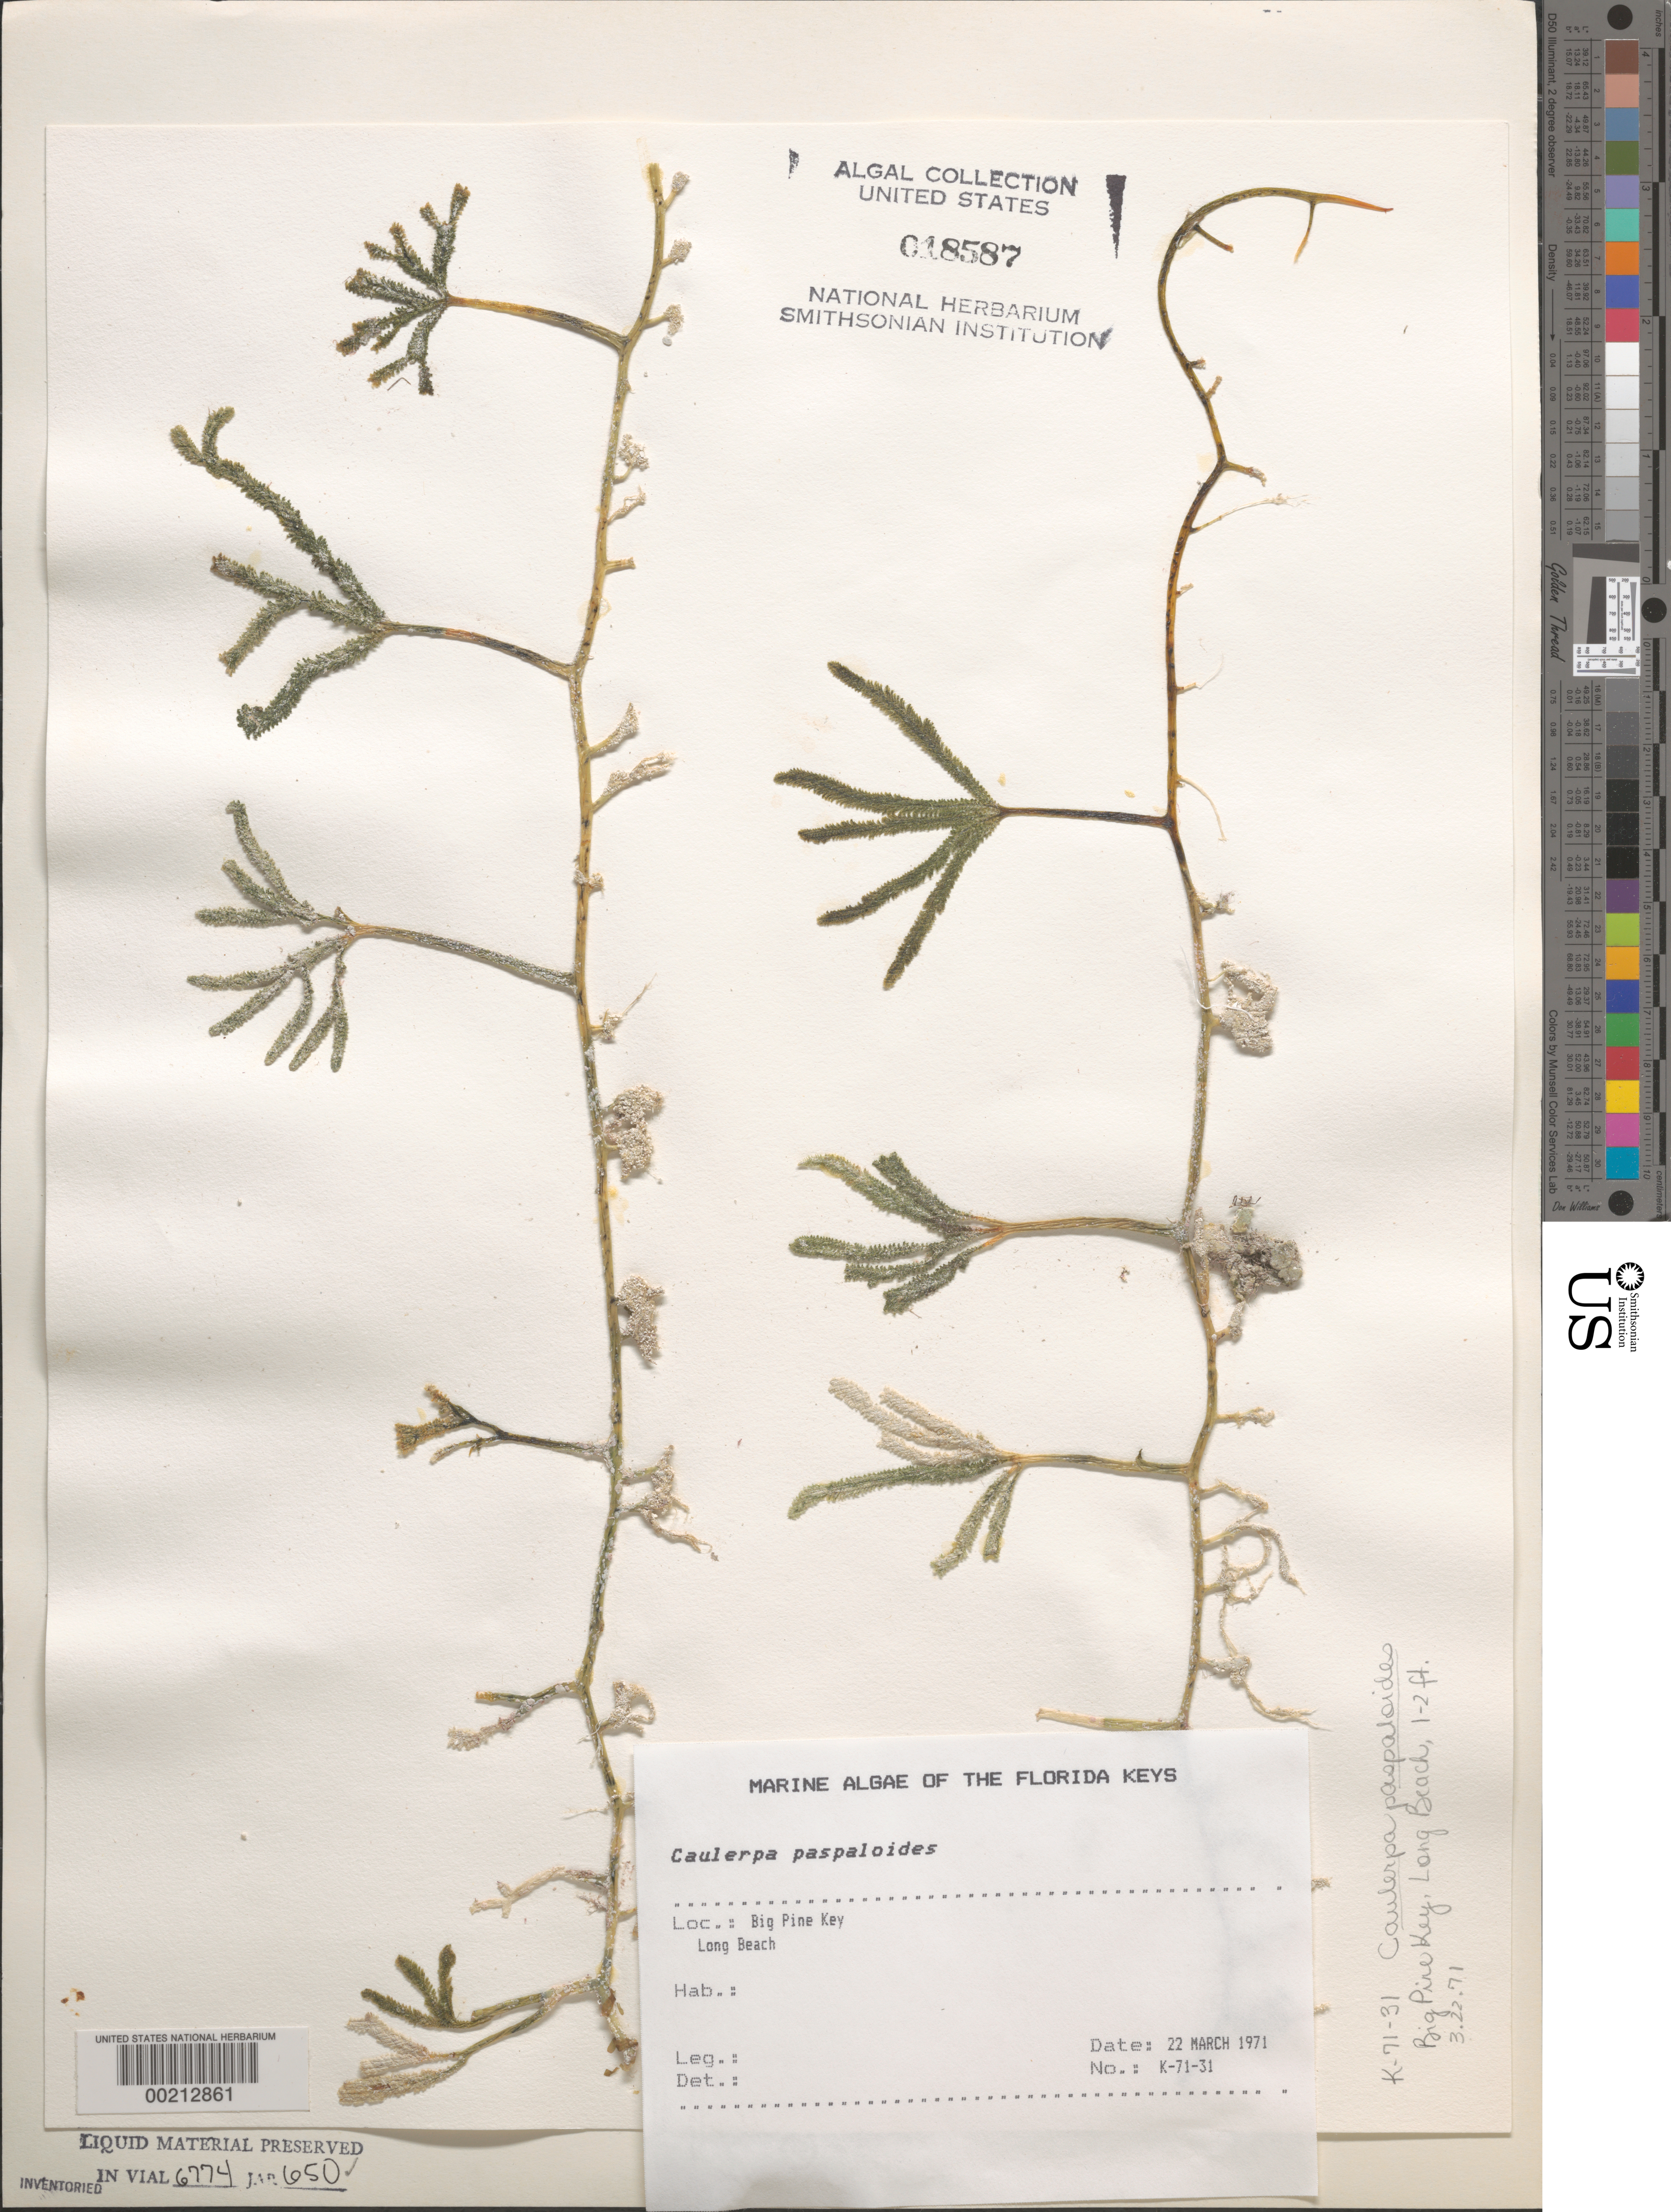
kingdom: Plantae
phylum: Chlorophyta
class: Ulvophyceae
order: Bryopsidales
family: Caulerpaceae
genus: Caulerpa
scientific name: Caulerpa paspaloides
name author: (Bory) Grev.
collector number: K-71-31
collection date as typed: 22 Mar 1971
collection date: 1971-03-22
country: United States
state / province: Florida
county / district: Monroe County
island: Big Pine Key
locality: Long Beach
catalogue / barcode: US 18587